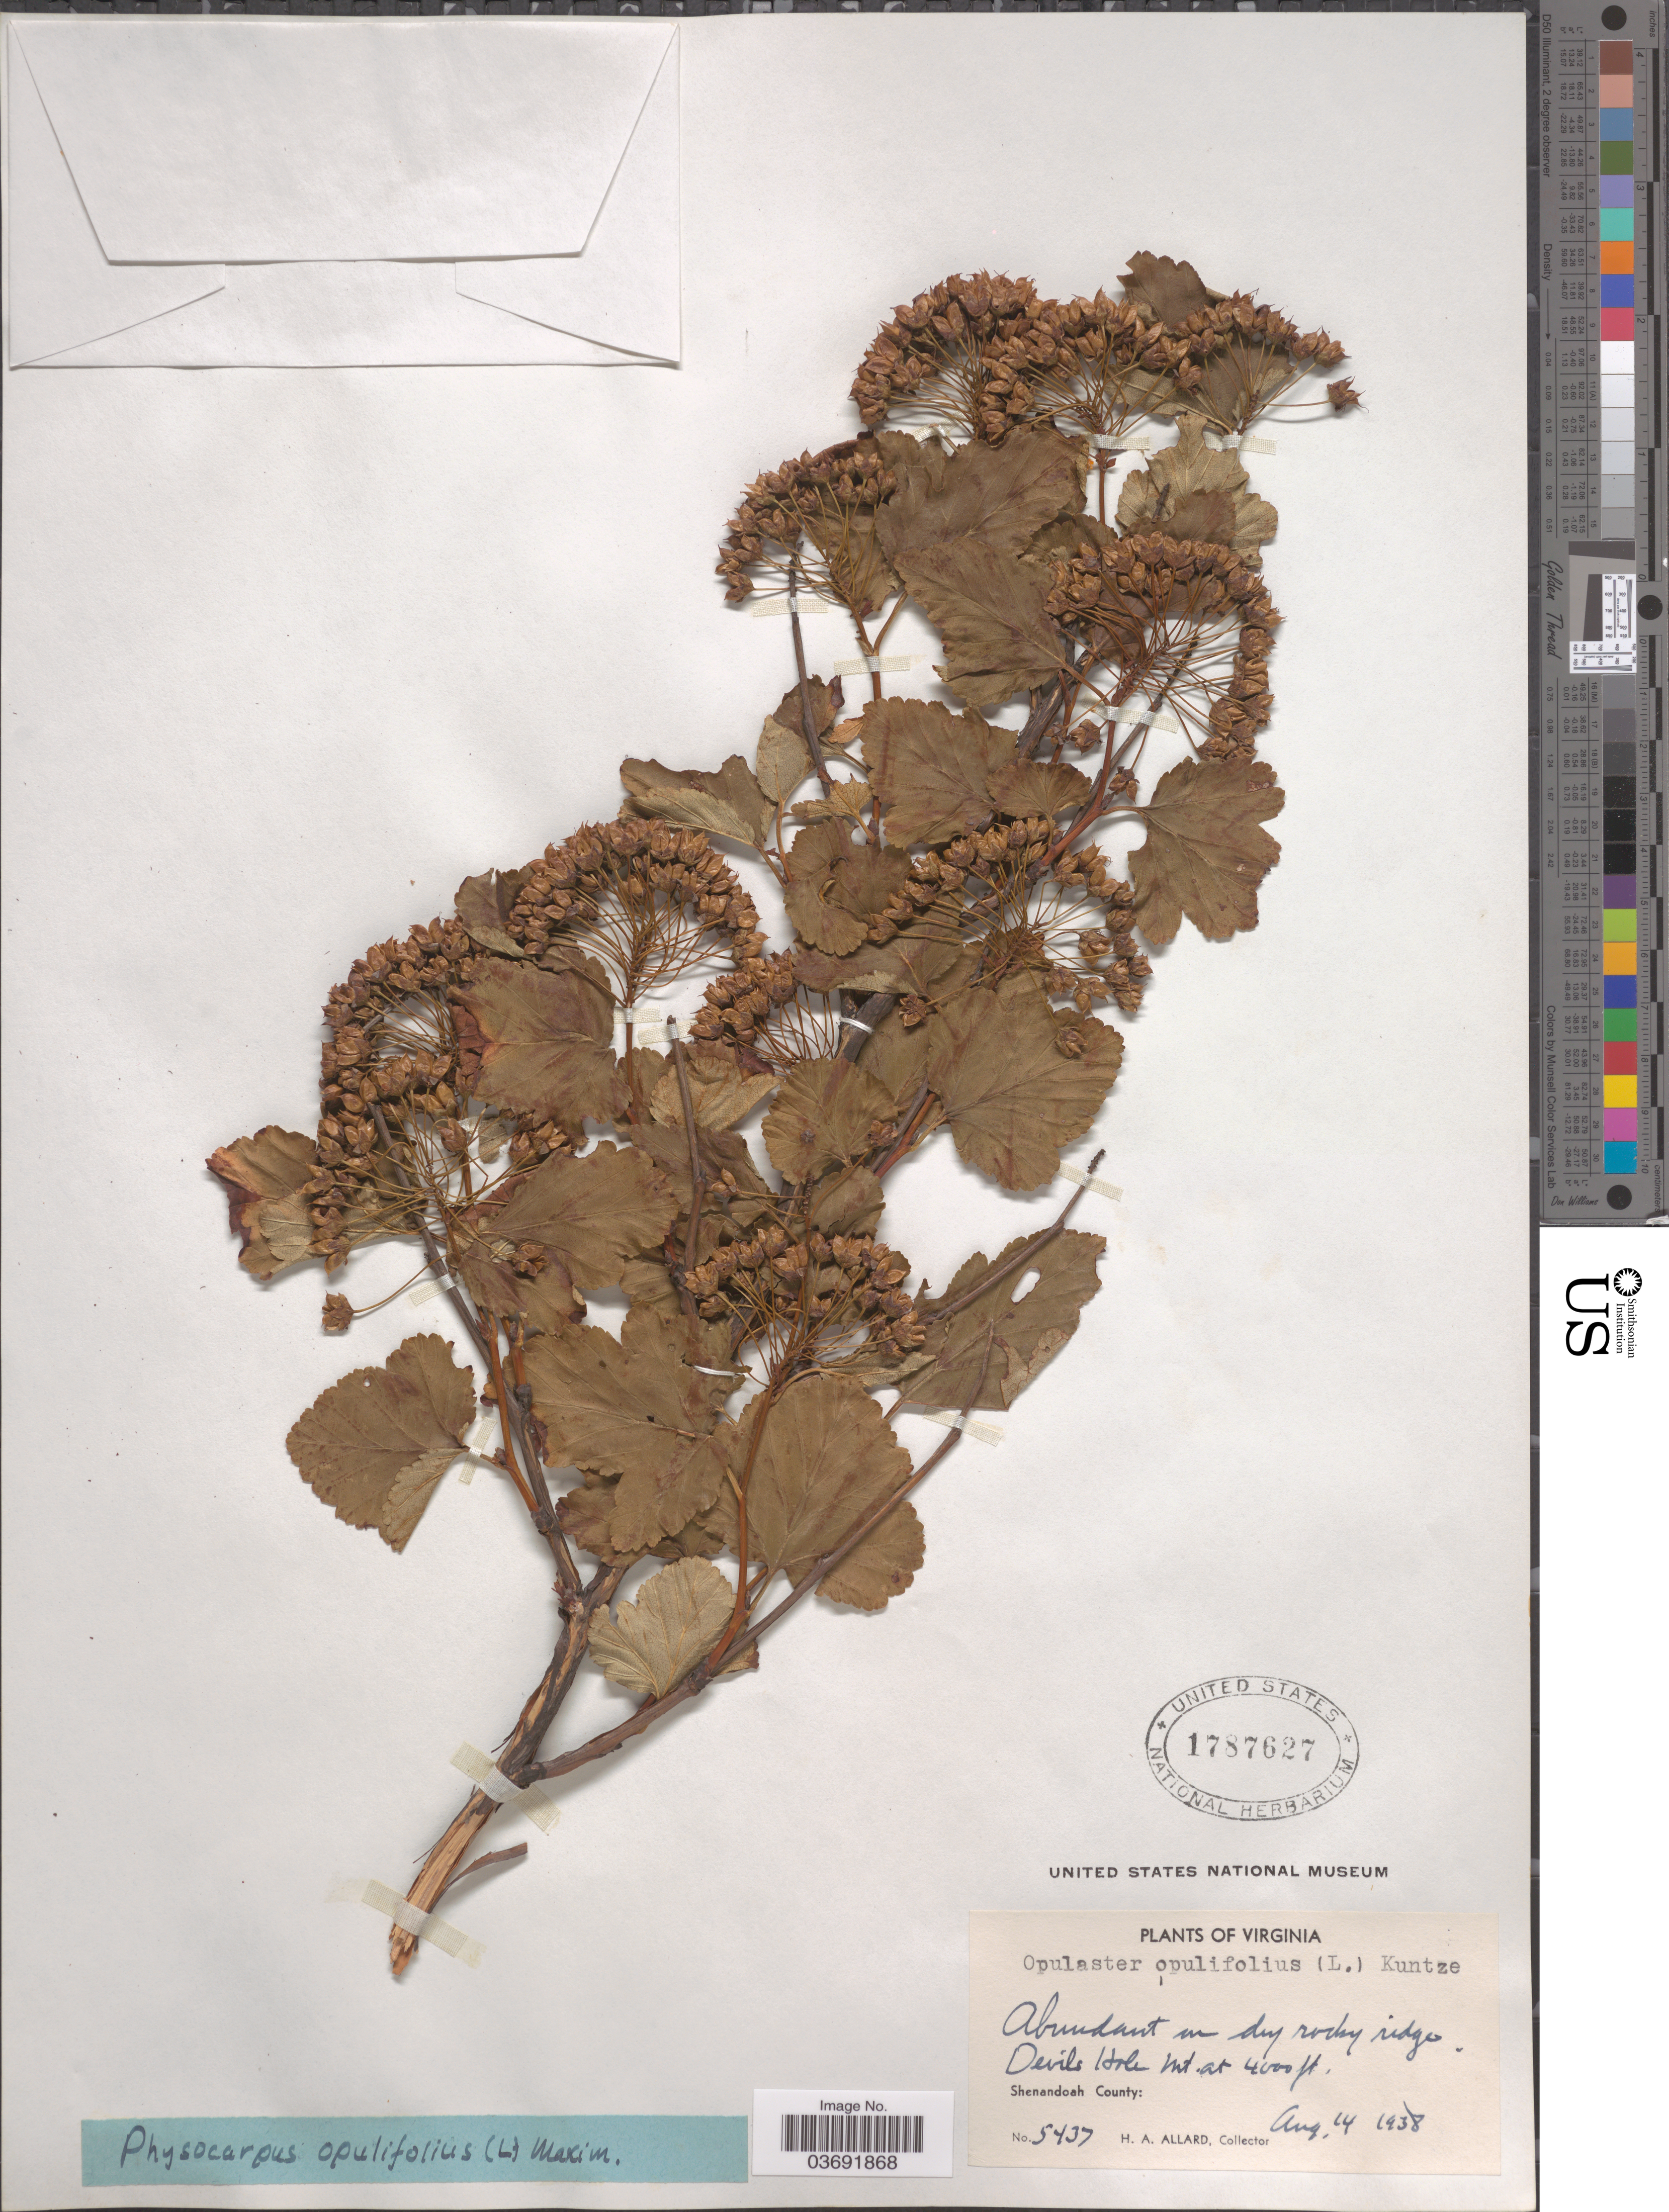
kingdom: Plantae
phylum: Tracheophyta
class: Magnoliopsida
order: Rosales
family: Rosaceae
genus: Physocarpus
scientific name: Physocarpus opulifolius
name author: (L.) Maxim.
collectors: H. A. Allard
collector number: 5437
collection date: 1938-08-14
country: United States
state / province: Virginia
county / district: Shenandoah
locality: Devils Hole Mt. Shenandoah County.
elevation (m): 1219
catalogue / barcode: US 1787627